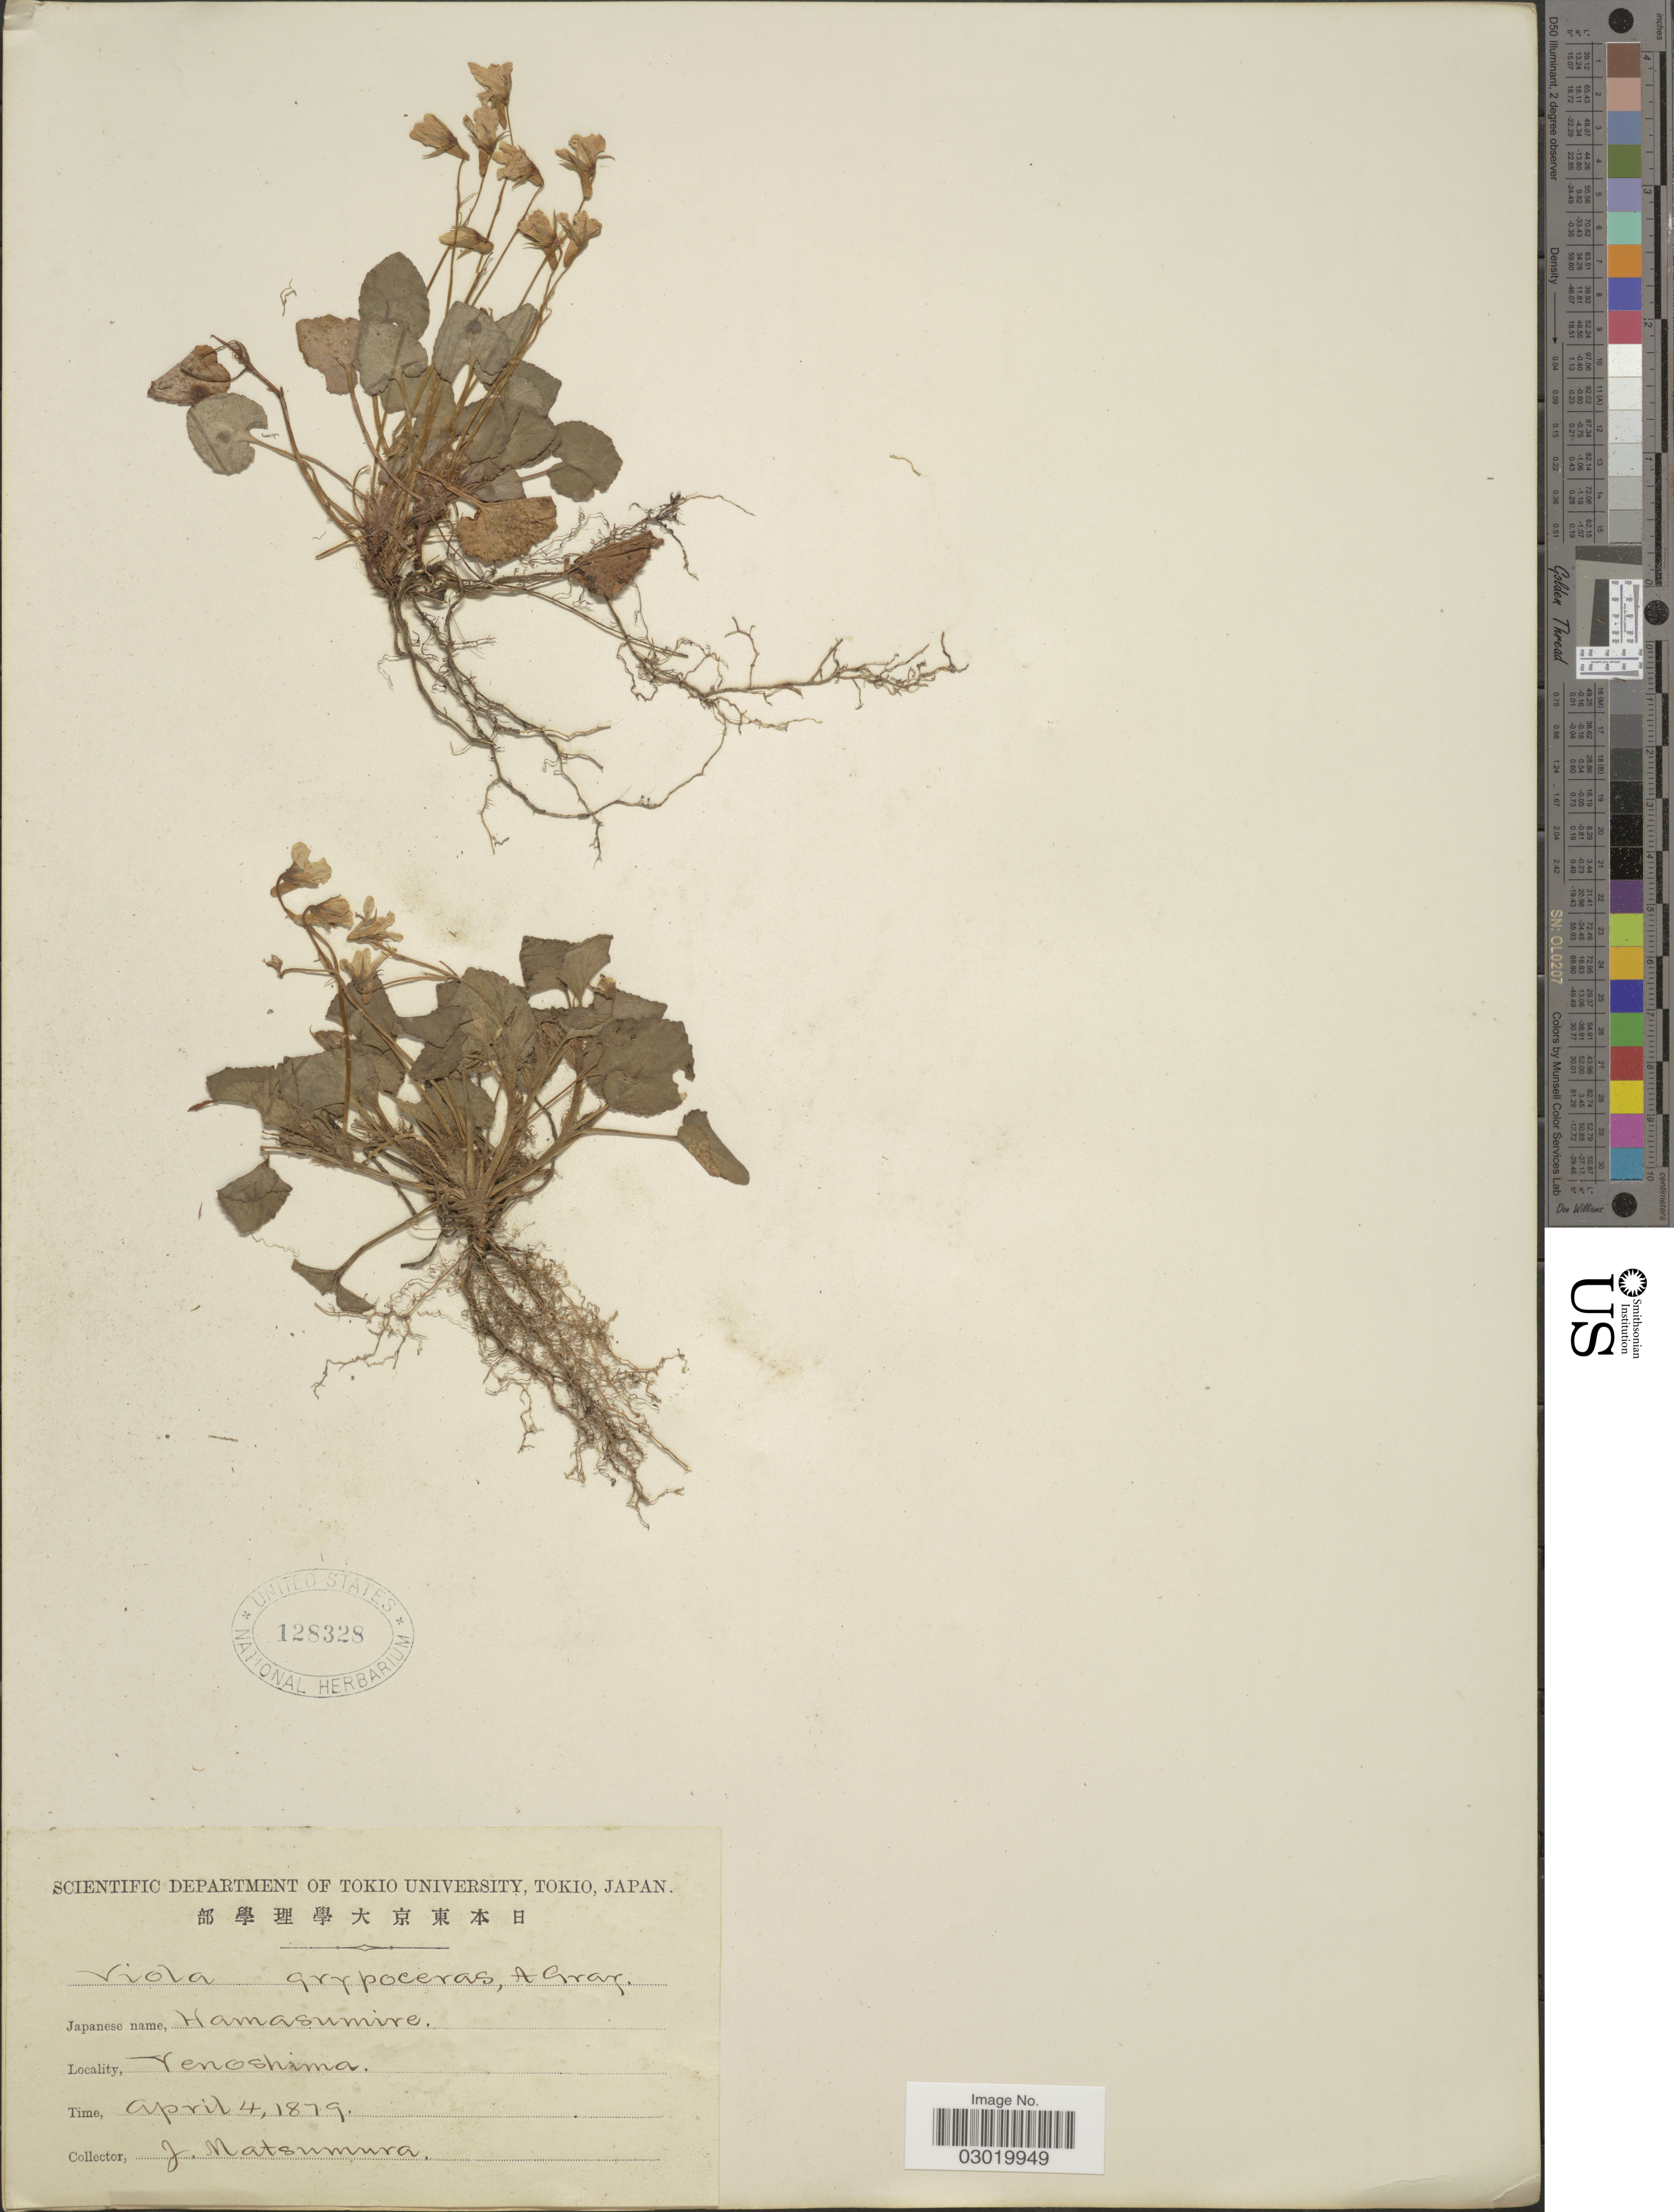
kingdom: Plantae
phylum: Tracheophyta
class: Magnoliopsida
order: Malpighiales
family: Violaceae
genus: Viola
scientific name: Viola grypoceras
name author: A. Gray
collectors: J. Matsumura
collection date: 1879-04-04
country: Japan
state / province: Tokyo, Federal City of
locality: Yenoshima.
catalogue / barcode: US 128328